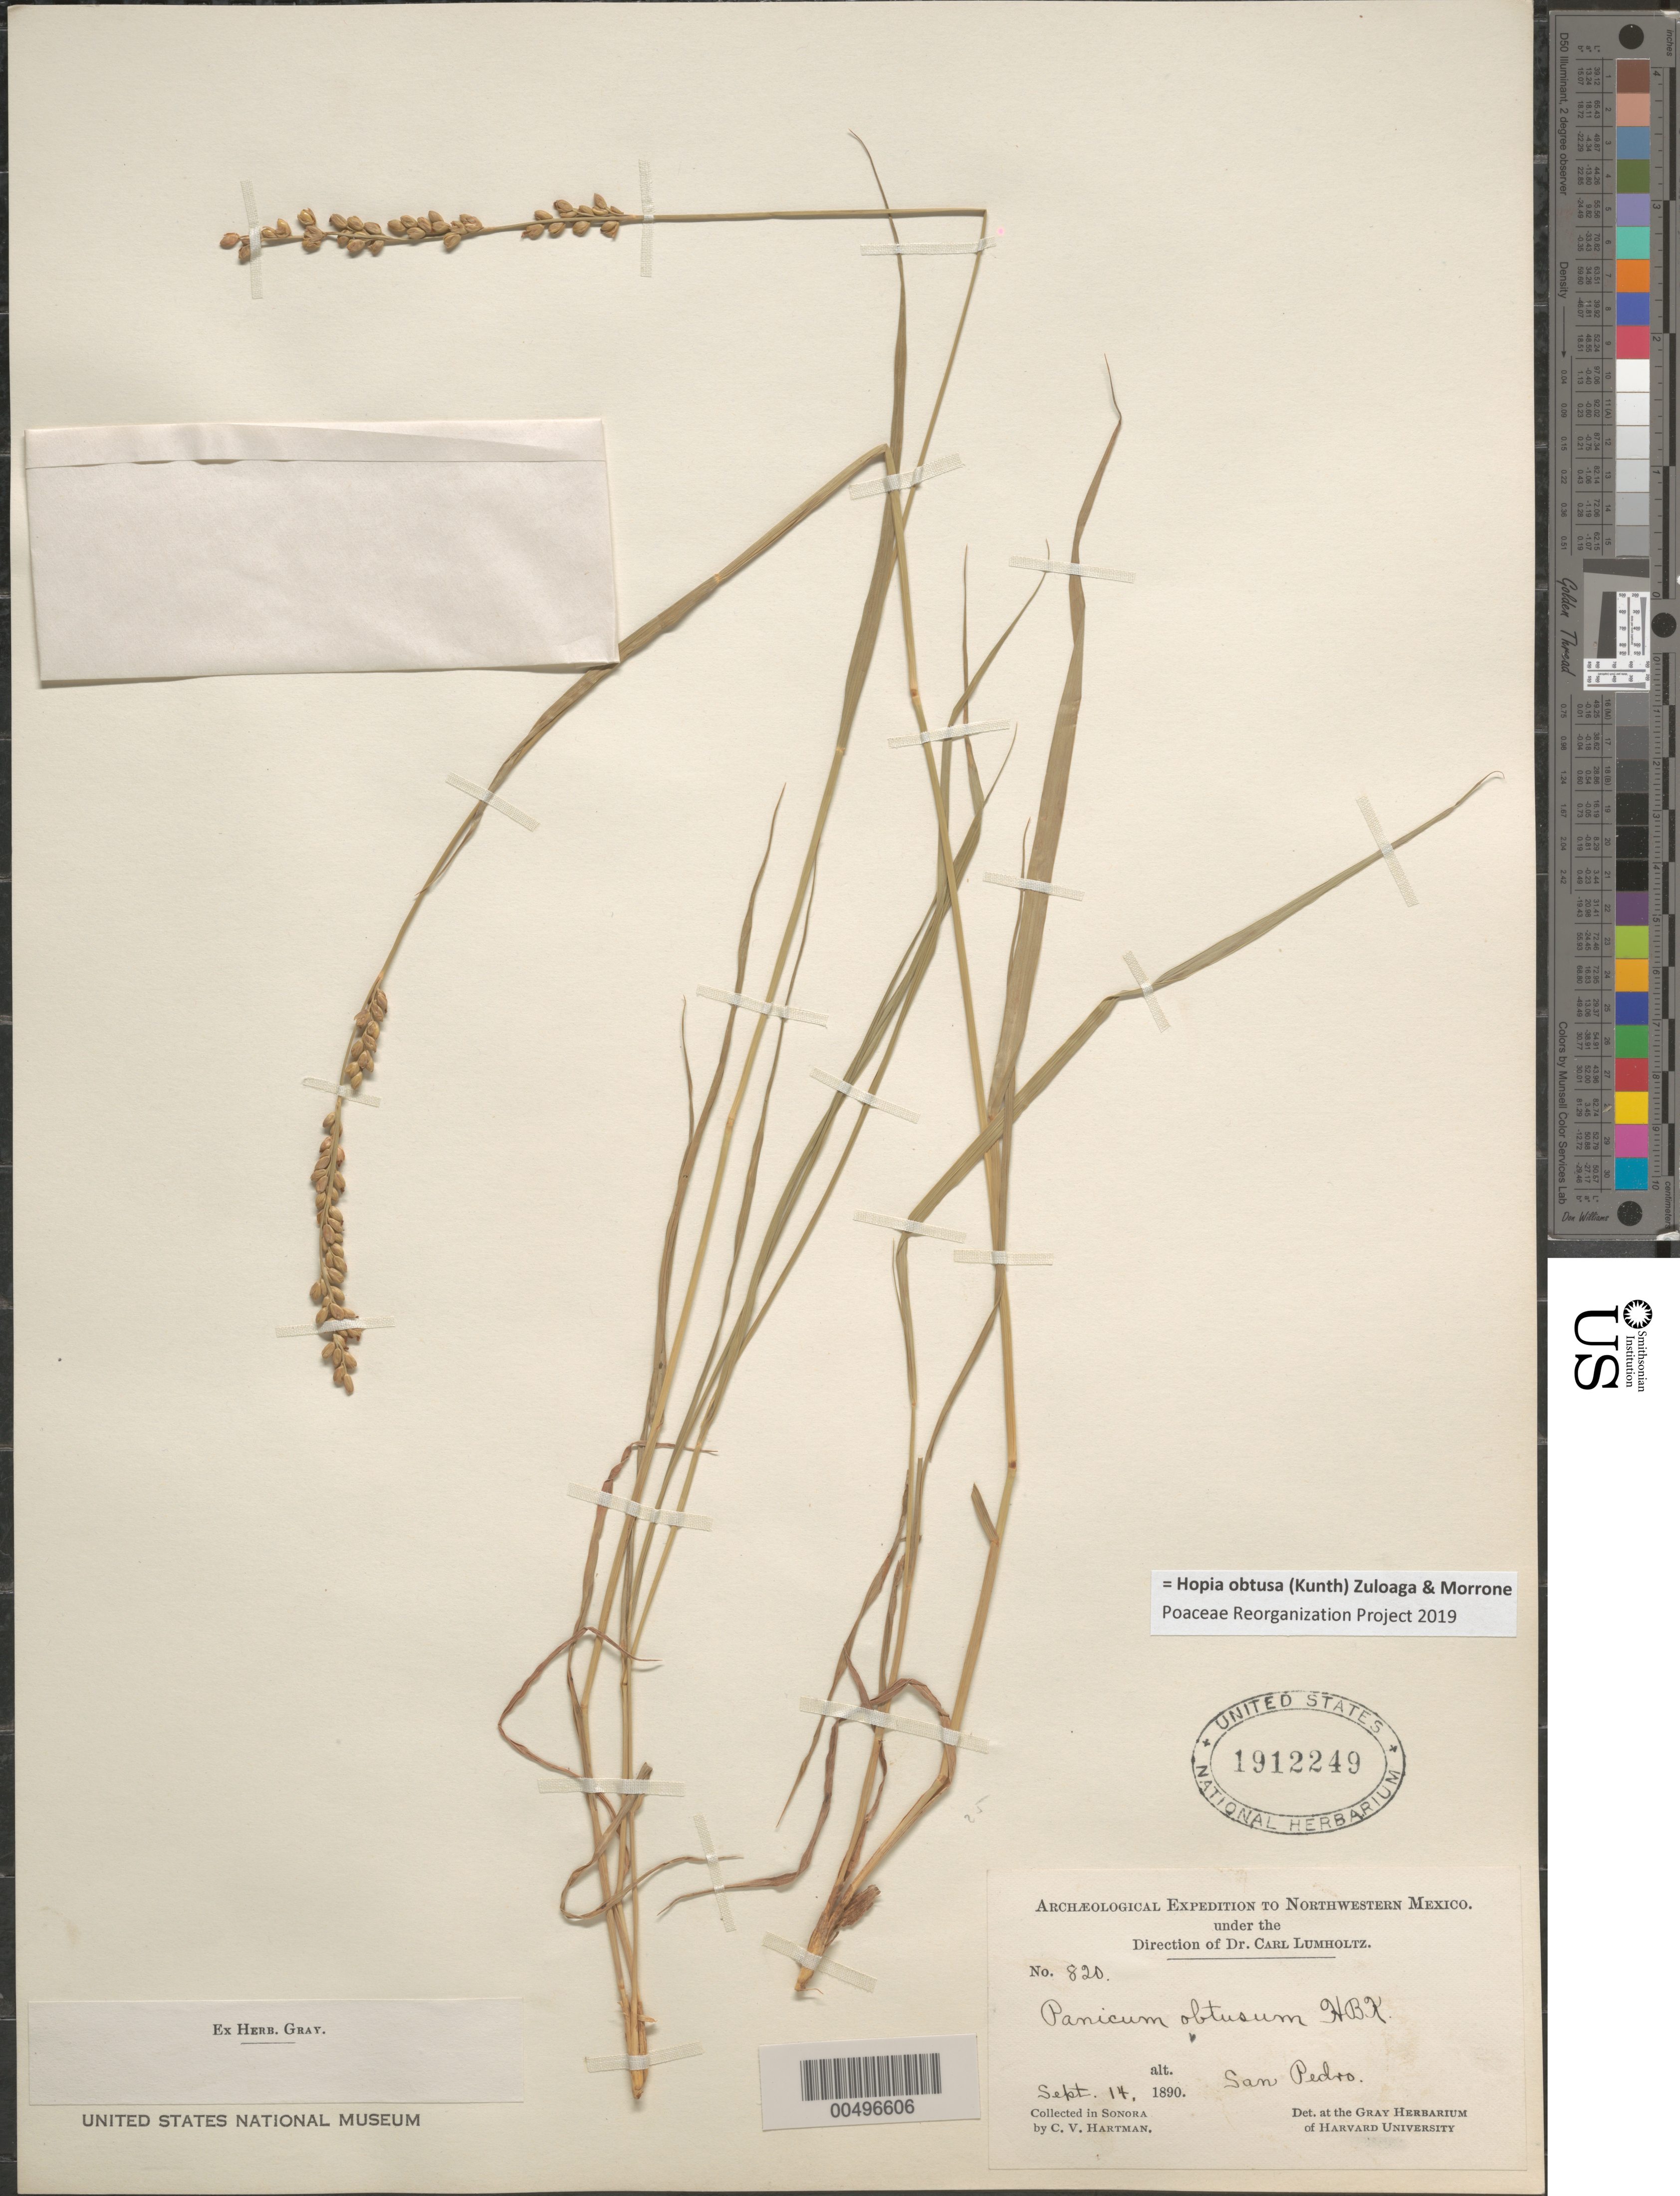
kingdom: Plantae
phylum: Tracheophyta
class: Liliopsida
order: Poales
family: Poaceae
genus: Panicum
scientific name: Panicum obtusum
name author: Kunth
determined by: ex herb. Gray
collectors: C. V. Hartman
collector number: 820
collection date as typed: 14 Sep 1890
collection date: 1890-09-14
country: Mexico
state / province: Sonora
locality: NW Mexico, San Pedro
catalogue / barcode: US 1912249